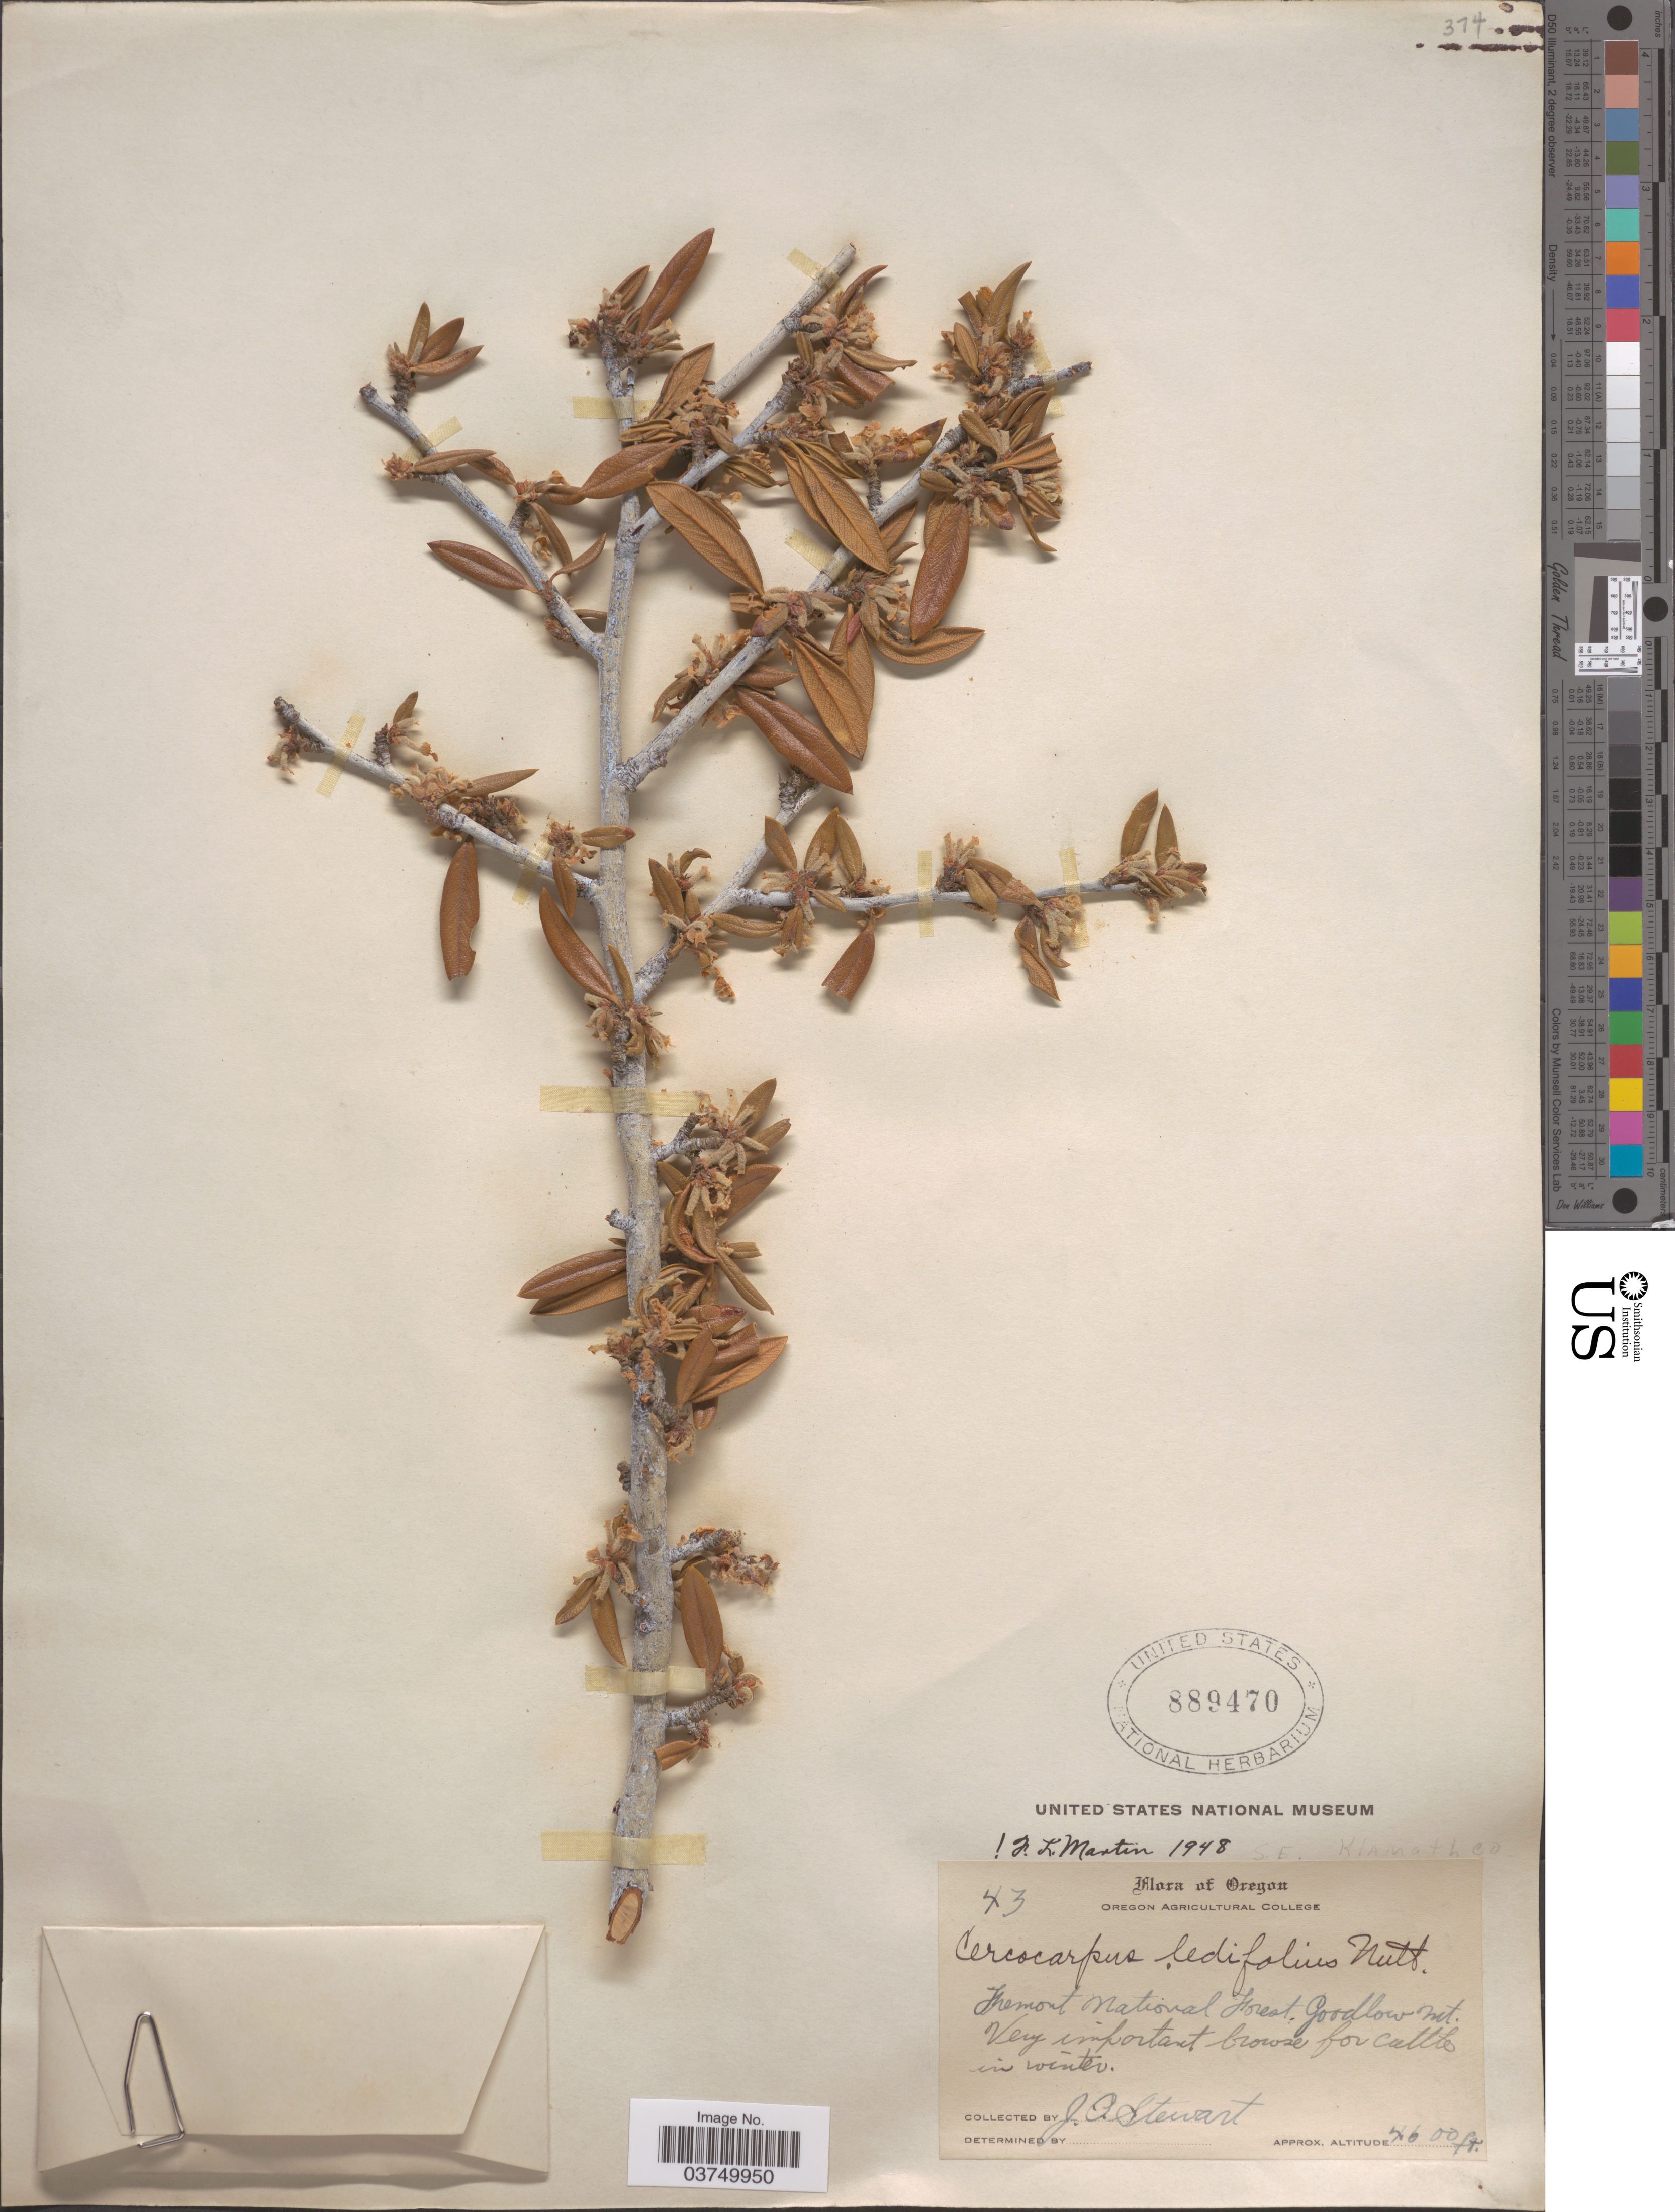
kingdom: Plantae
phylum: Tracheophyta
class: Magnoliopsida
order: Rosales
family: Rosaceae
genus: Cercocarpus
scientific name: Cercocarpus ledifolius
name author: Nutt.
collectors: J. Stewart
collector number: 43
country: United States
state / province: Oregon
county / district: Klamath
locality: S.E. Klamath Co. Fremont National Forest. Goodlow Mt.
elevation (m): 1402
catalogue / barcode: US 889470